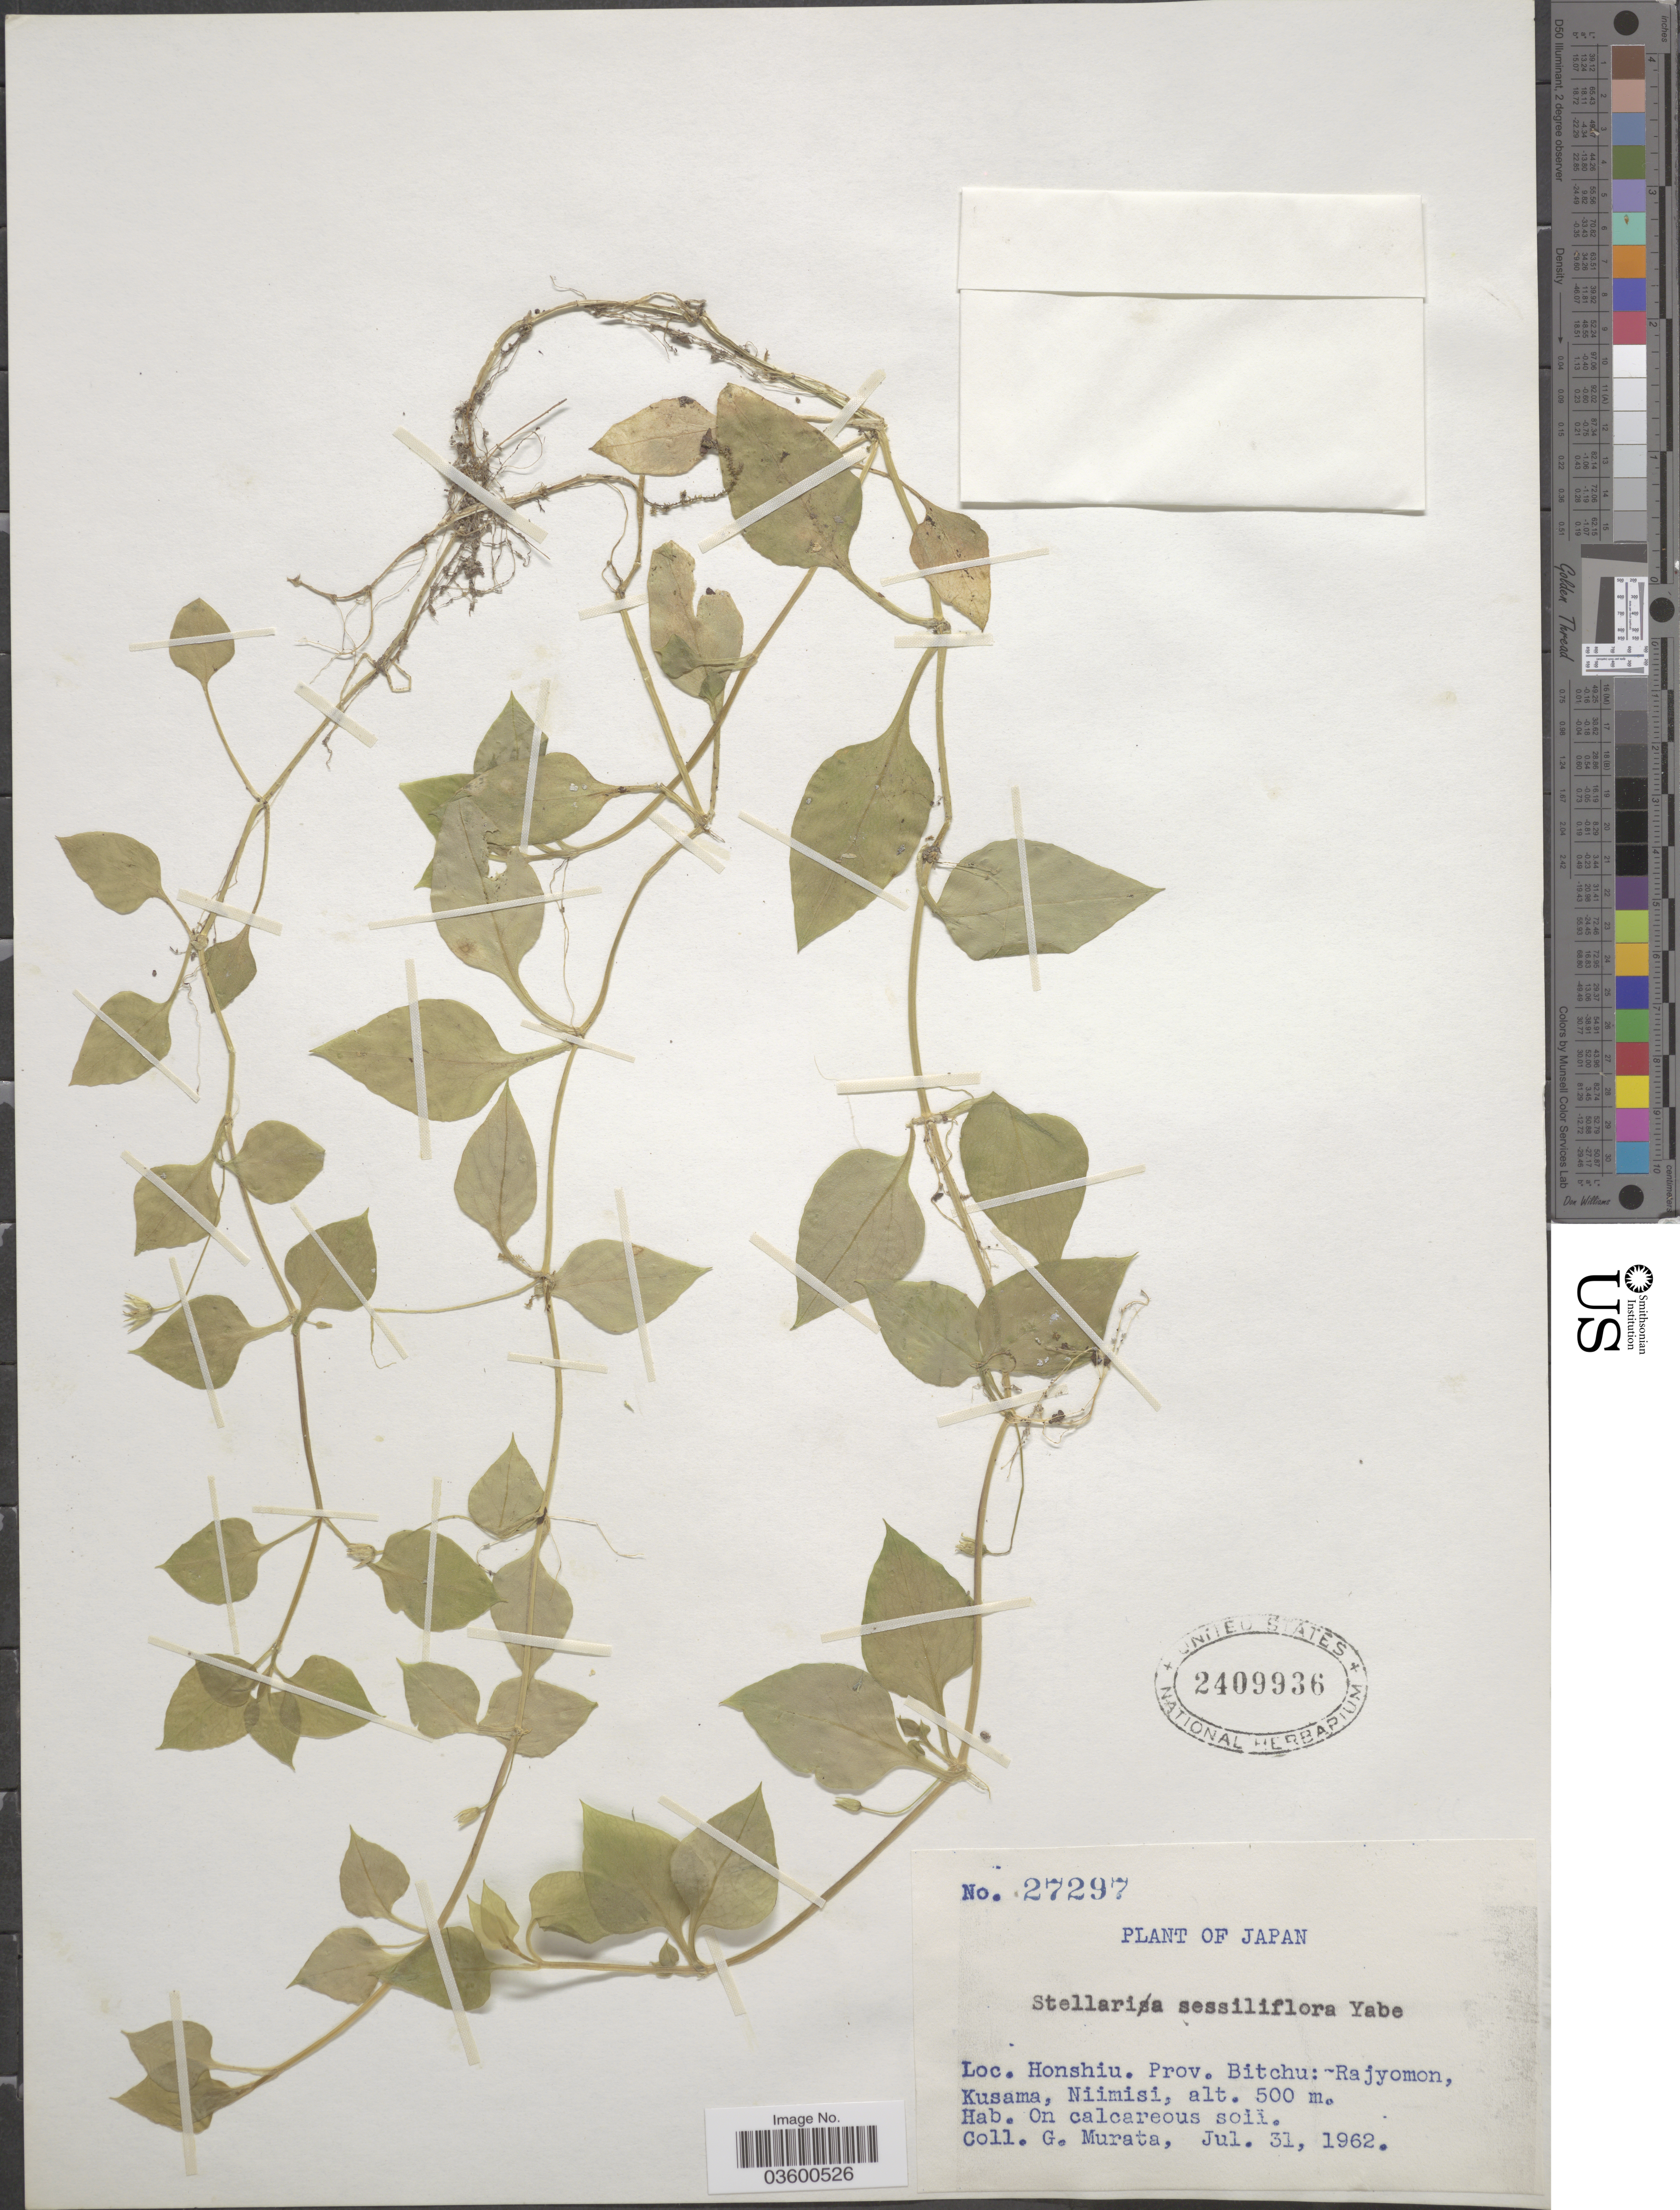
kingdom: Plantae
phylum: Tracheophyta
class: Magnoliopsida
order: Caryophyllales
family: Caryophyllaceae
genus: Stellaria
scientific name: Stellaria sessiliflora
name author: Y. Yabe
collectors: G. Murata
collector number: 27297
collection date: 1962-07-31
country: Japan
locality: Honshiu. Prov. Bitchu: - Rajyomon, Kusama, Niimisi.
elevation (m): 500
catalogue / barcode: US 2409936